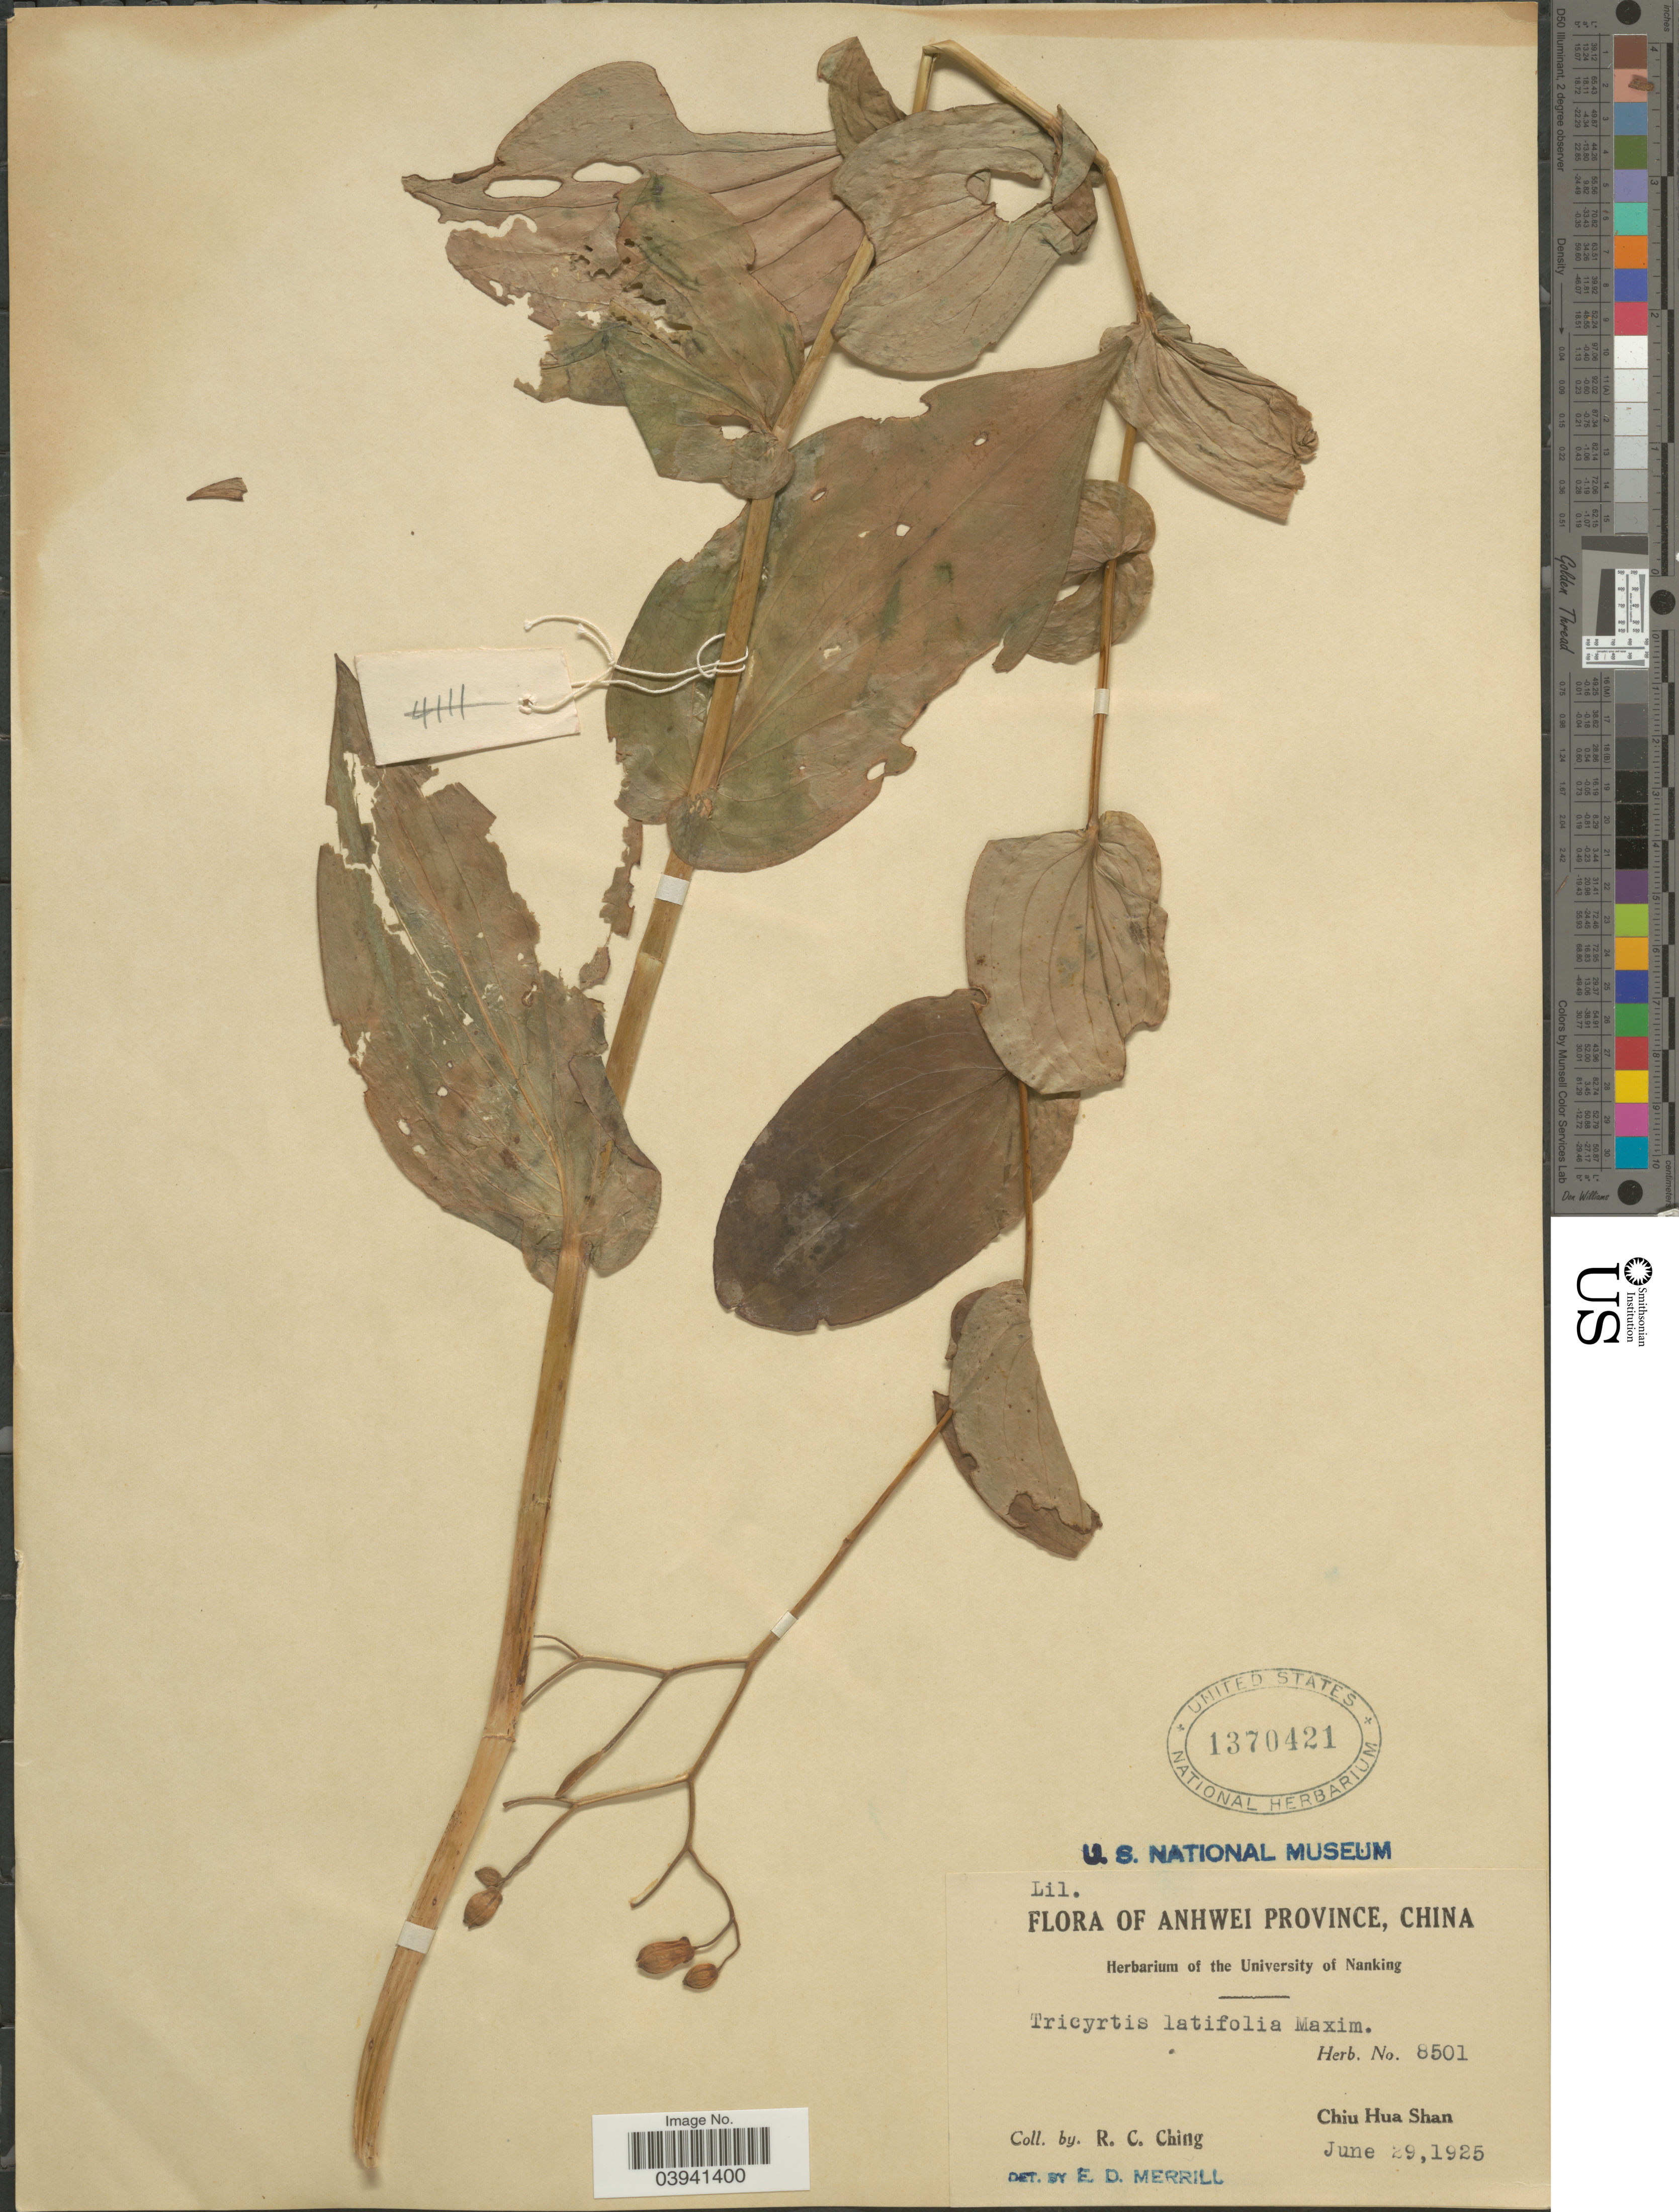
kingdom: Plantae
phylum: Tracheophyta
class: Liliopsida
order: Liliales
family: Liliaceae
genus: Tricyrtis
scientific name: Tricyrtis latifolia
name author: Maxim.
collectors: R. C. Ching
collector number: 8501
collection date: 1925-06-29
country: China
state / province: Anhui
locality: Anhwei Province. Chiu Hua Shan.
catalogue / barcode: US 1370421